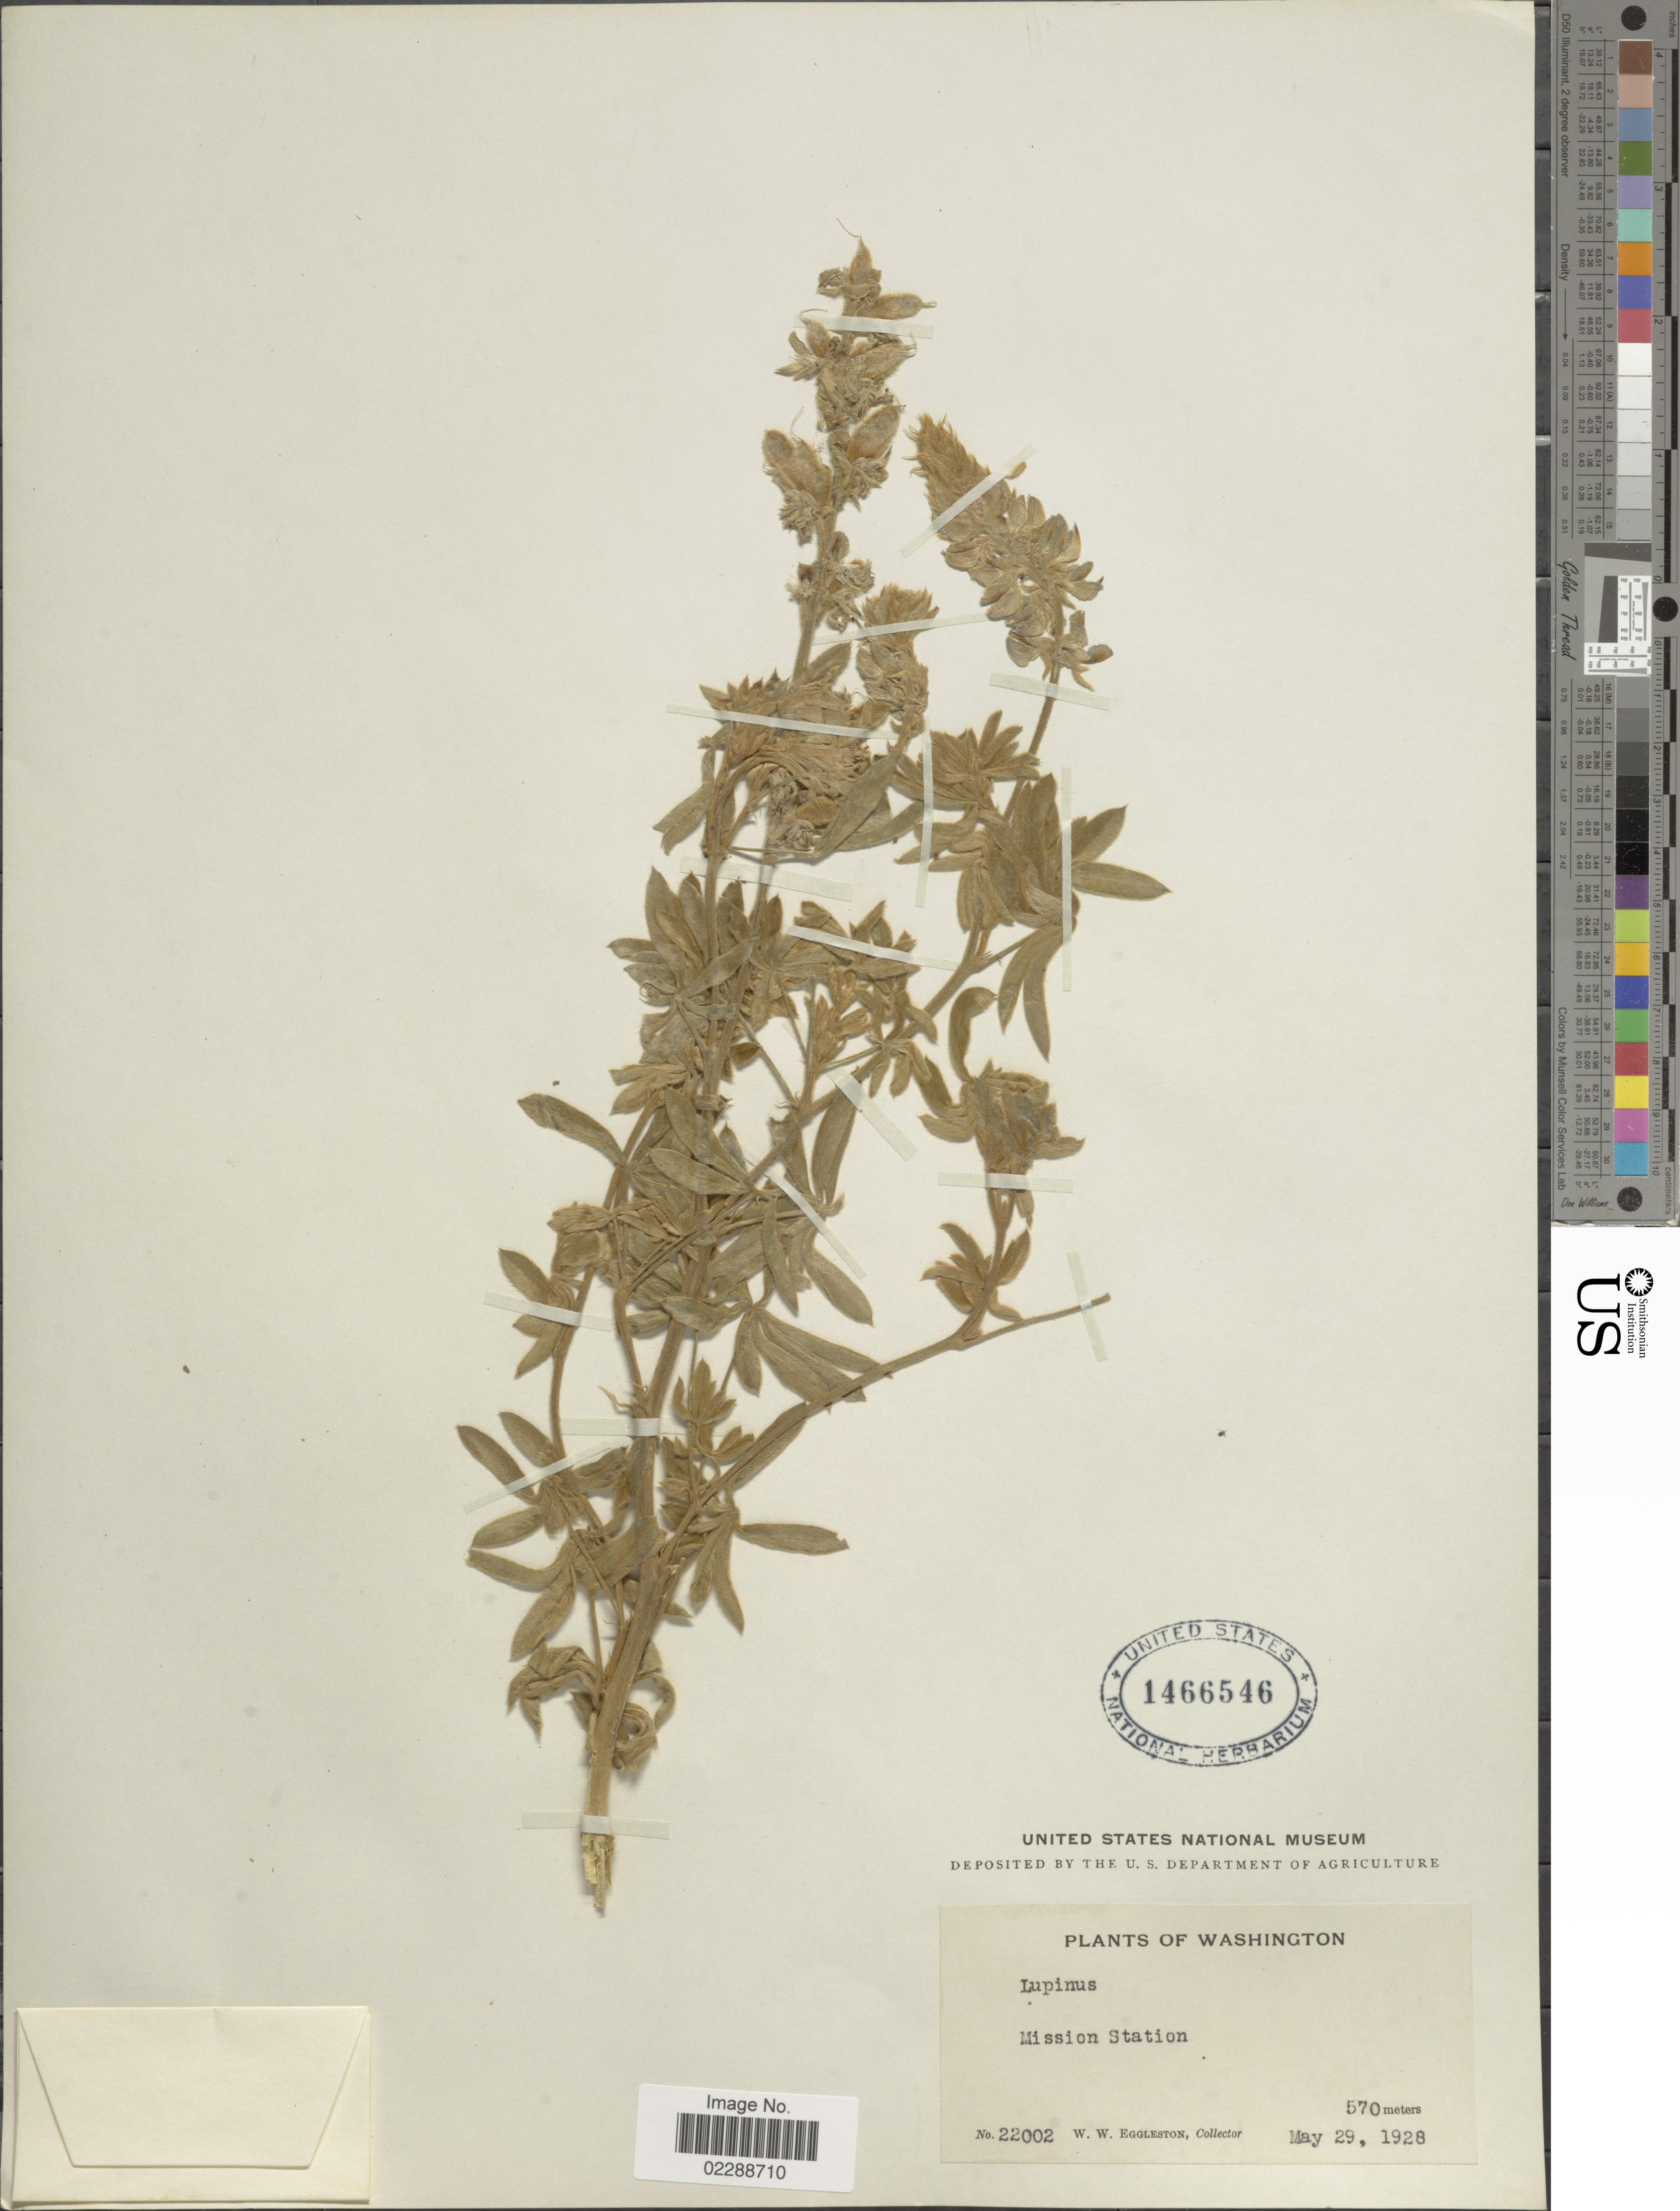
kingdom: Plantae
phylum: Tracheophyta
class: Magnoliopsida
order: Fabales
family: Fabaceae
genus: Lupinus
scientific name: Lupinus sp.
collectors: W. W. Eggleston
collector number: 22002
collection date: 1928-05-29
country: United States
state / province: Washington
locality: Mission Station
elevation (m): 570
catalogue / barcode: US 1466546